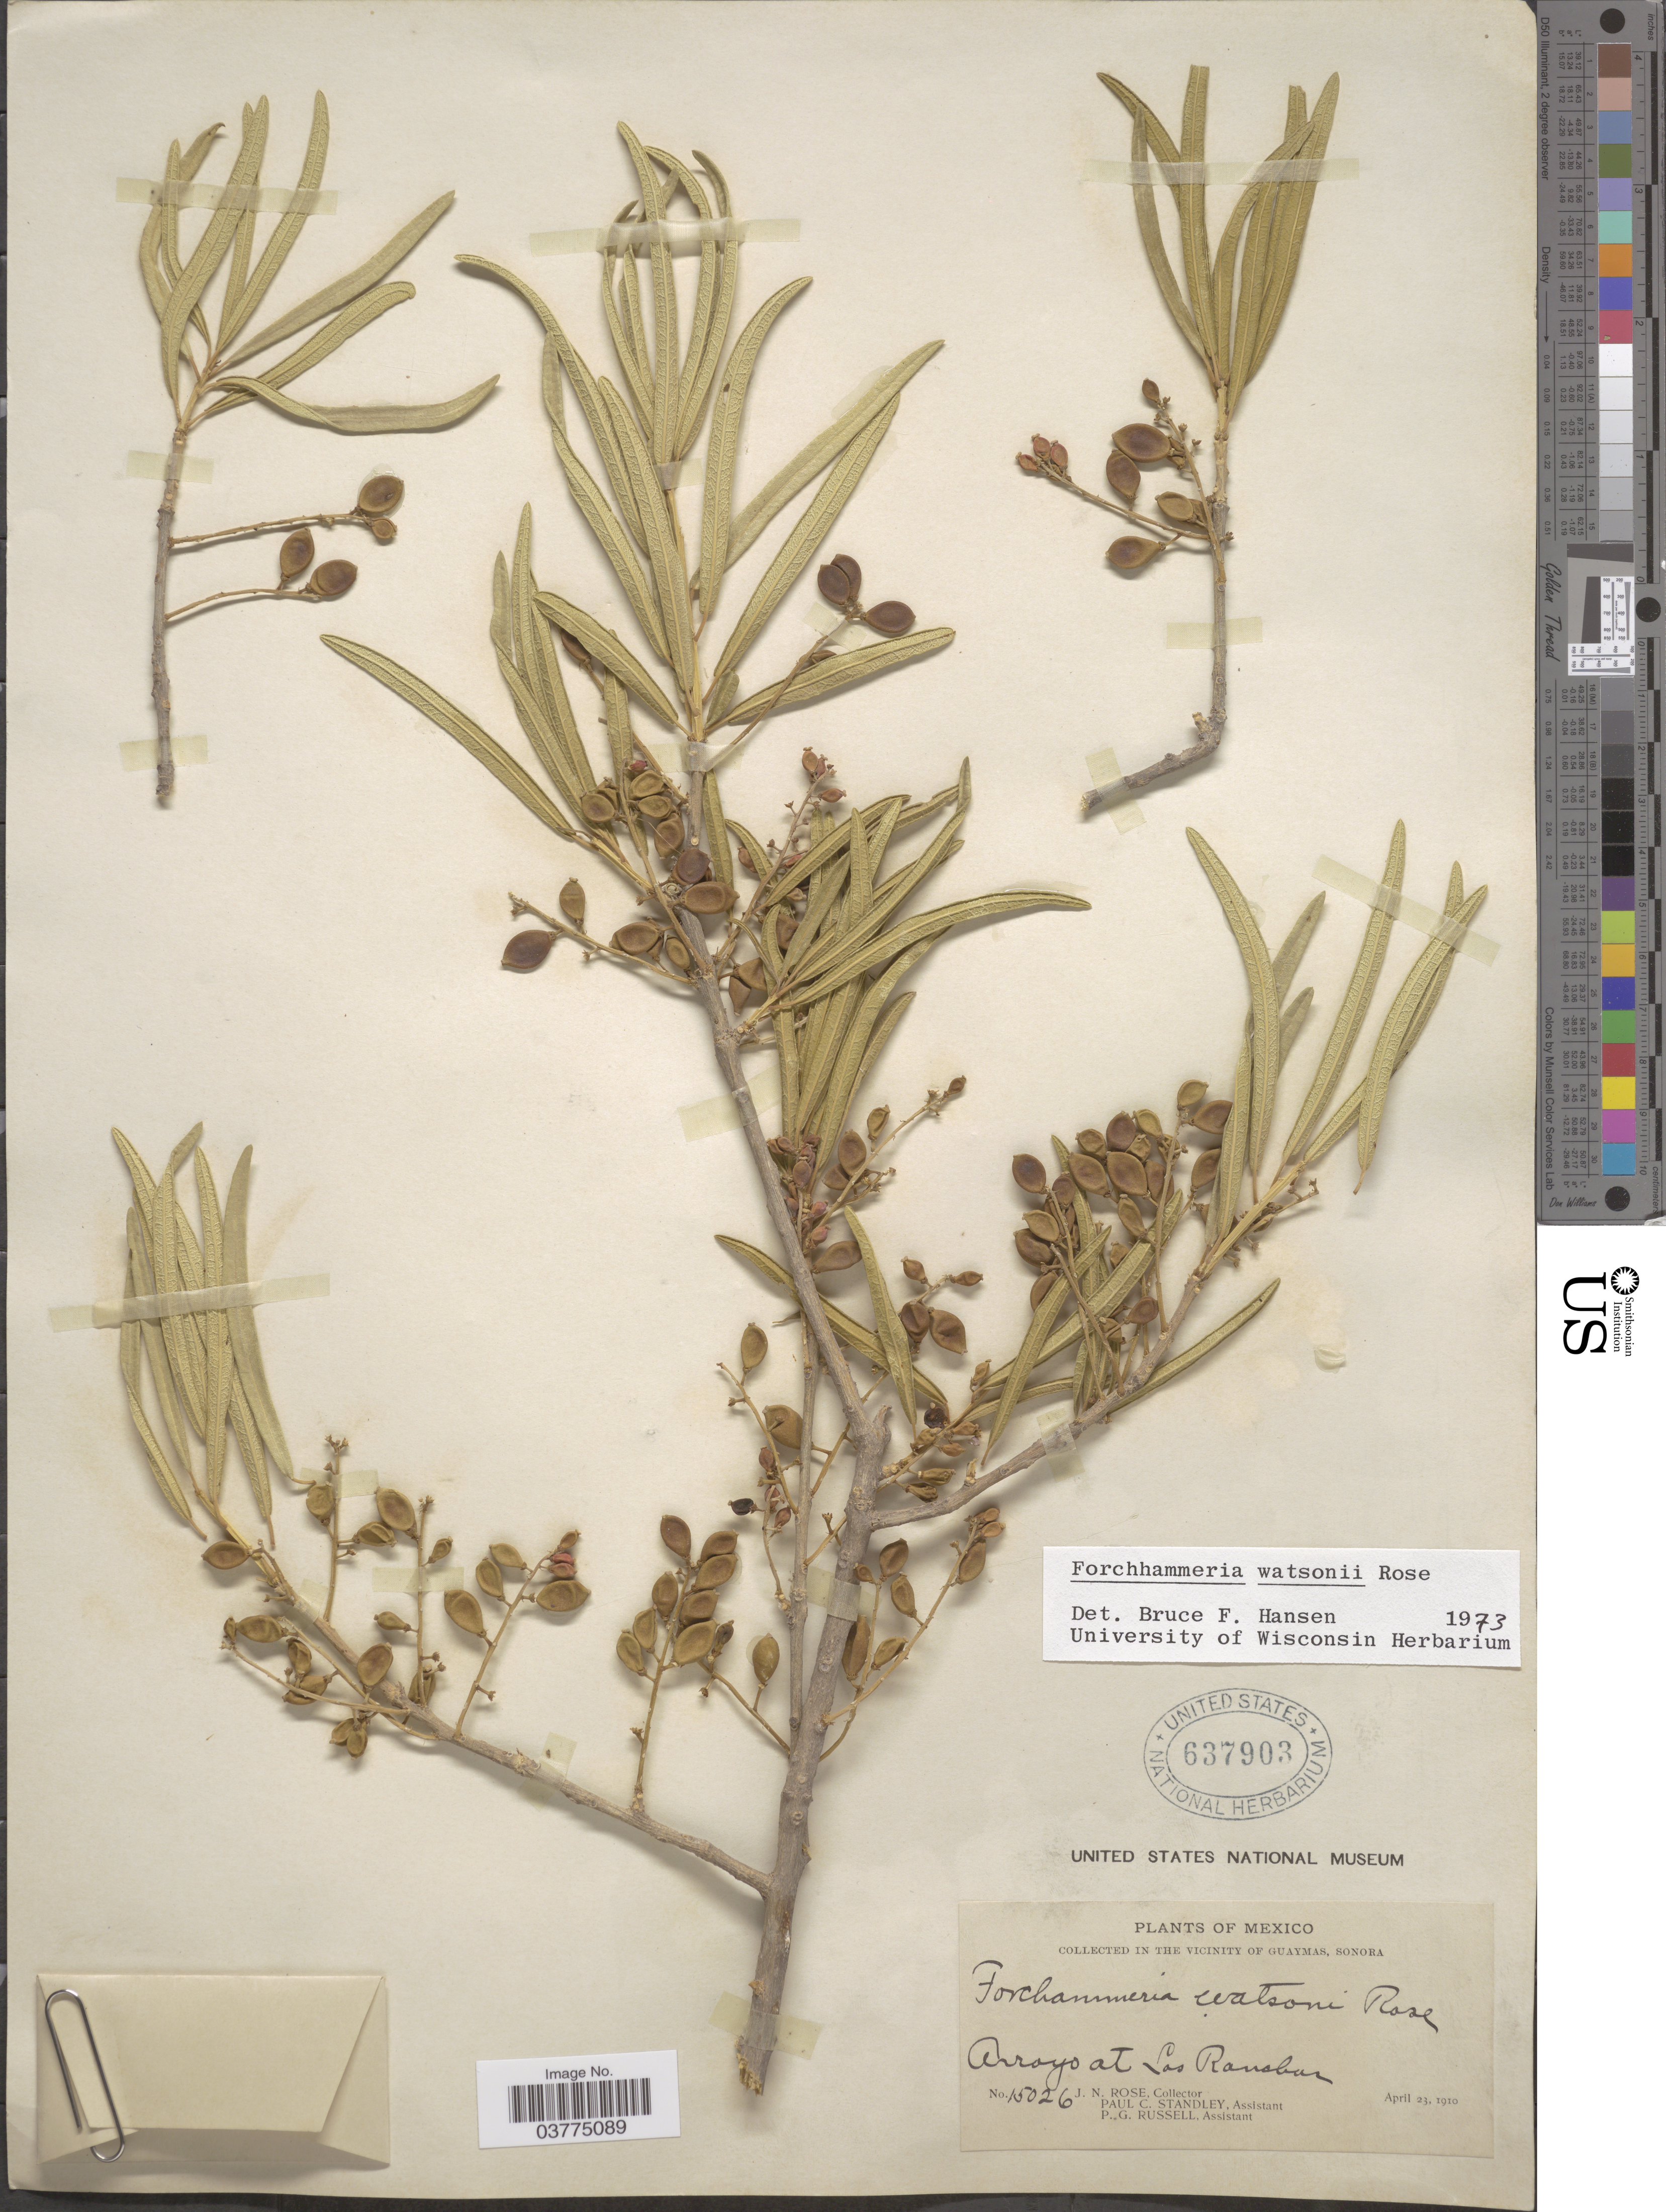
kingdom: Plantae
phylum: Tracheophyta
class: Magnoliopsida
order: Brassicales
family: Stixaceae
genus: Forchhammeria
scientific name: Forchhammeria watsonii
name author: Rose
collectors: J. N. Rose, P. C. Standley & P. G. Russell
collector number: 15026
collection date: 1910-04-23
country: Mexico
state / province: Sonora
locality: In the vicinity of Guaymas. Arroyo at Las Ranchas.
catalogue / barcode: US 637903